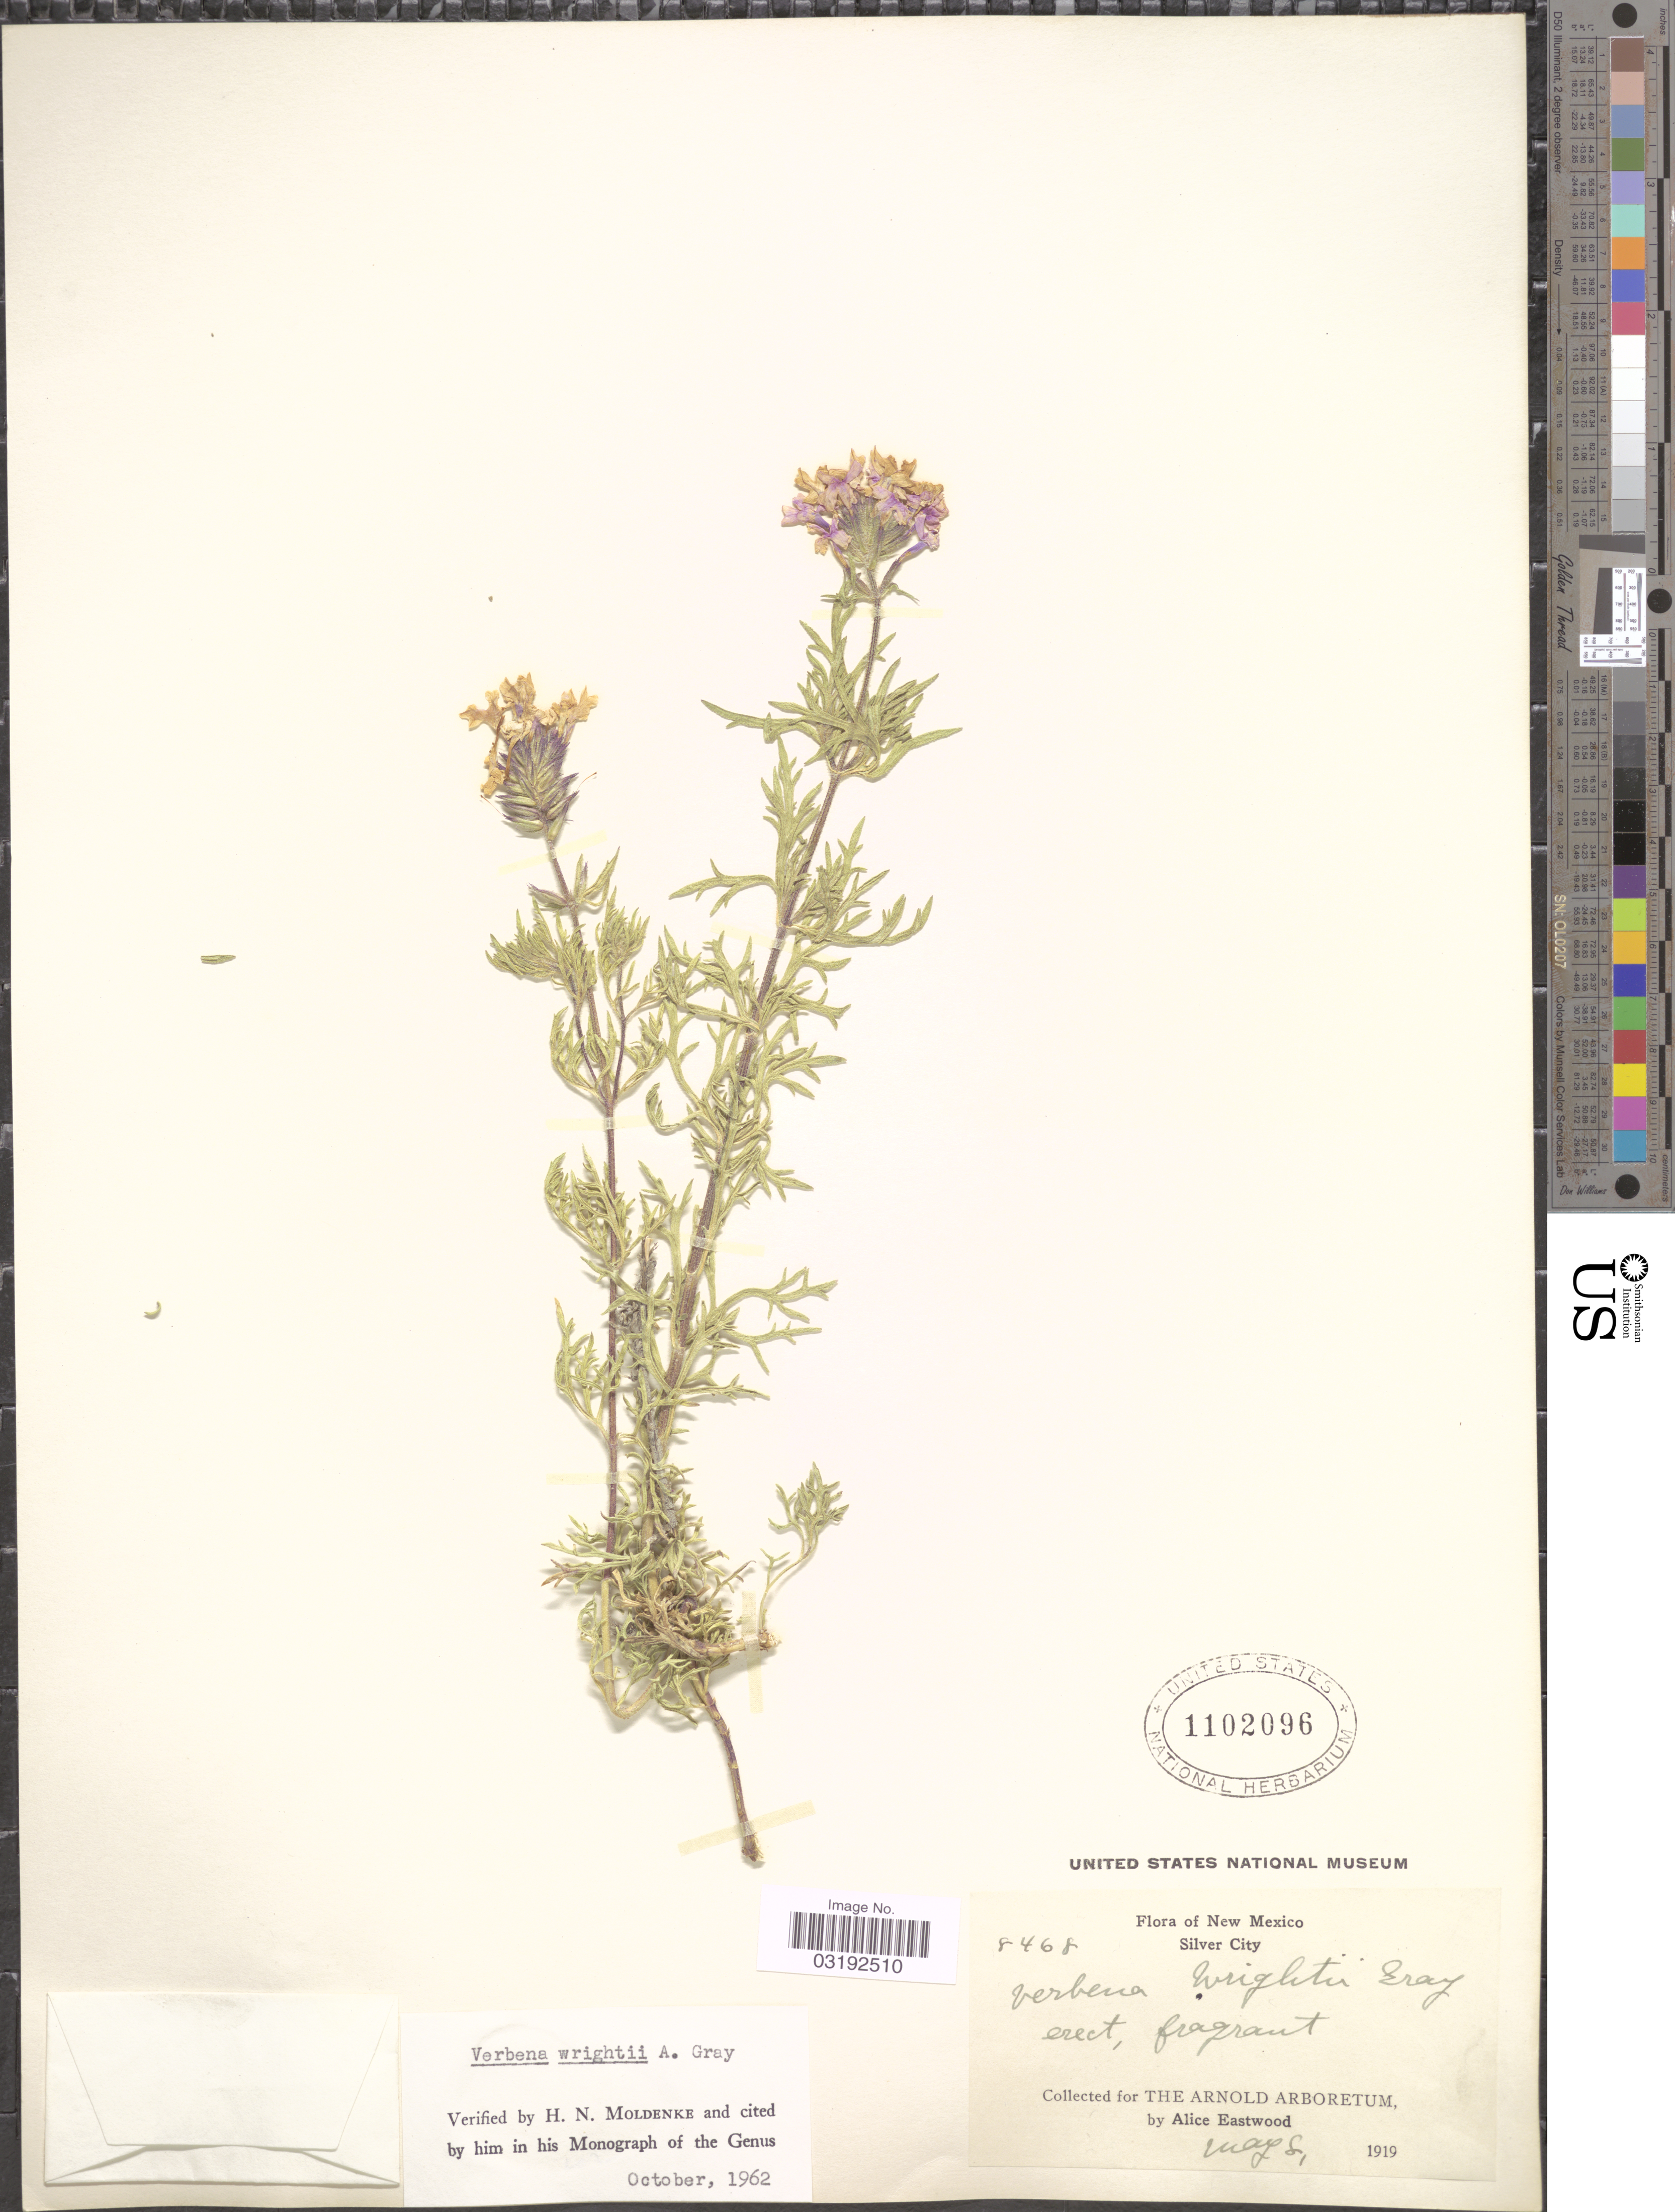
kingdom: Plantae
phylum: Tracheophyta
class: Magnoliopsida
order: Lamiales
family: Verbenaceae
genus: Verbena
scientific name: Verbena wrightii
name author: A. Gray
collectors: A. Eastwood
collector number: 8468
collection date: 1919-05-08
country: United States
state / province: New Mexico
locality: Silver City.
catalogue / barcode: US 1102096